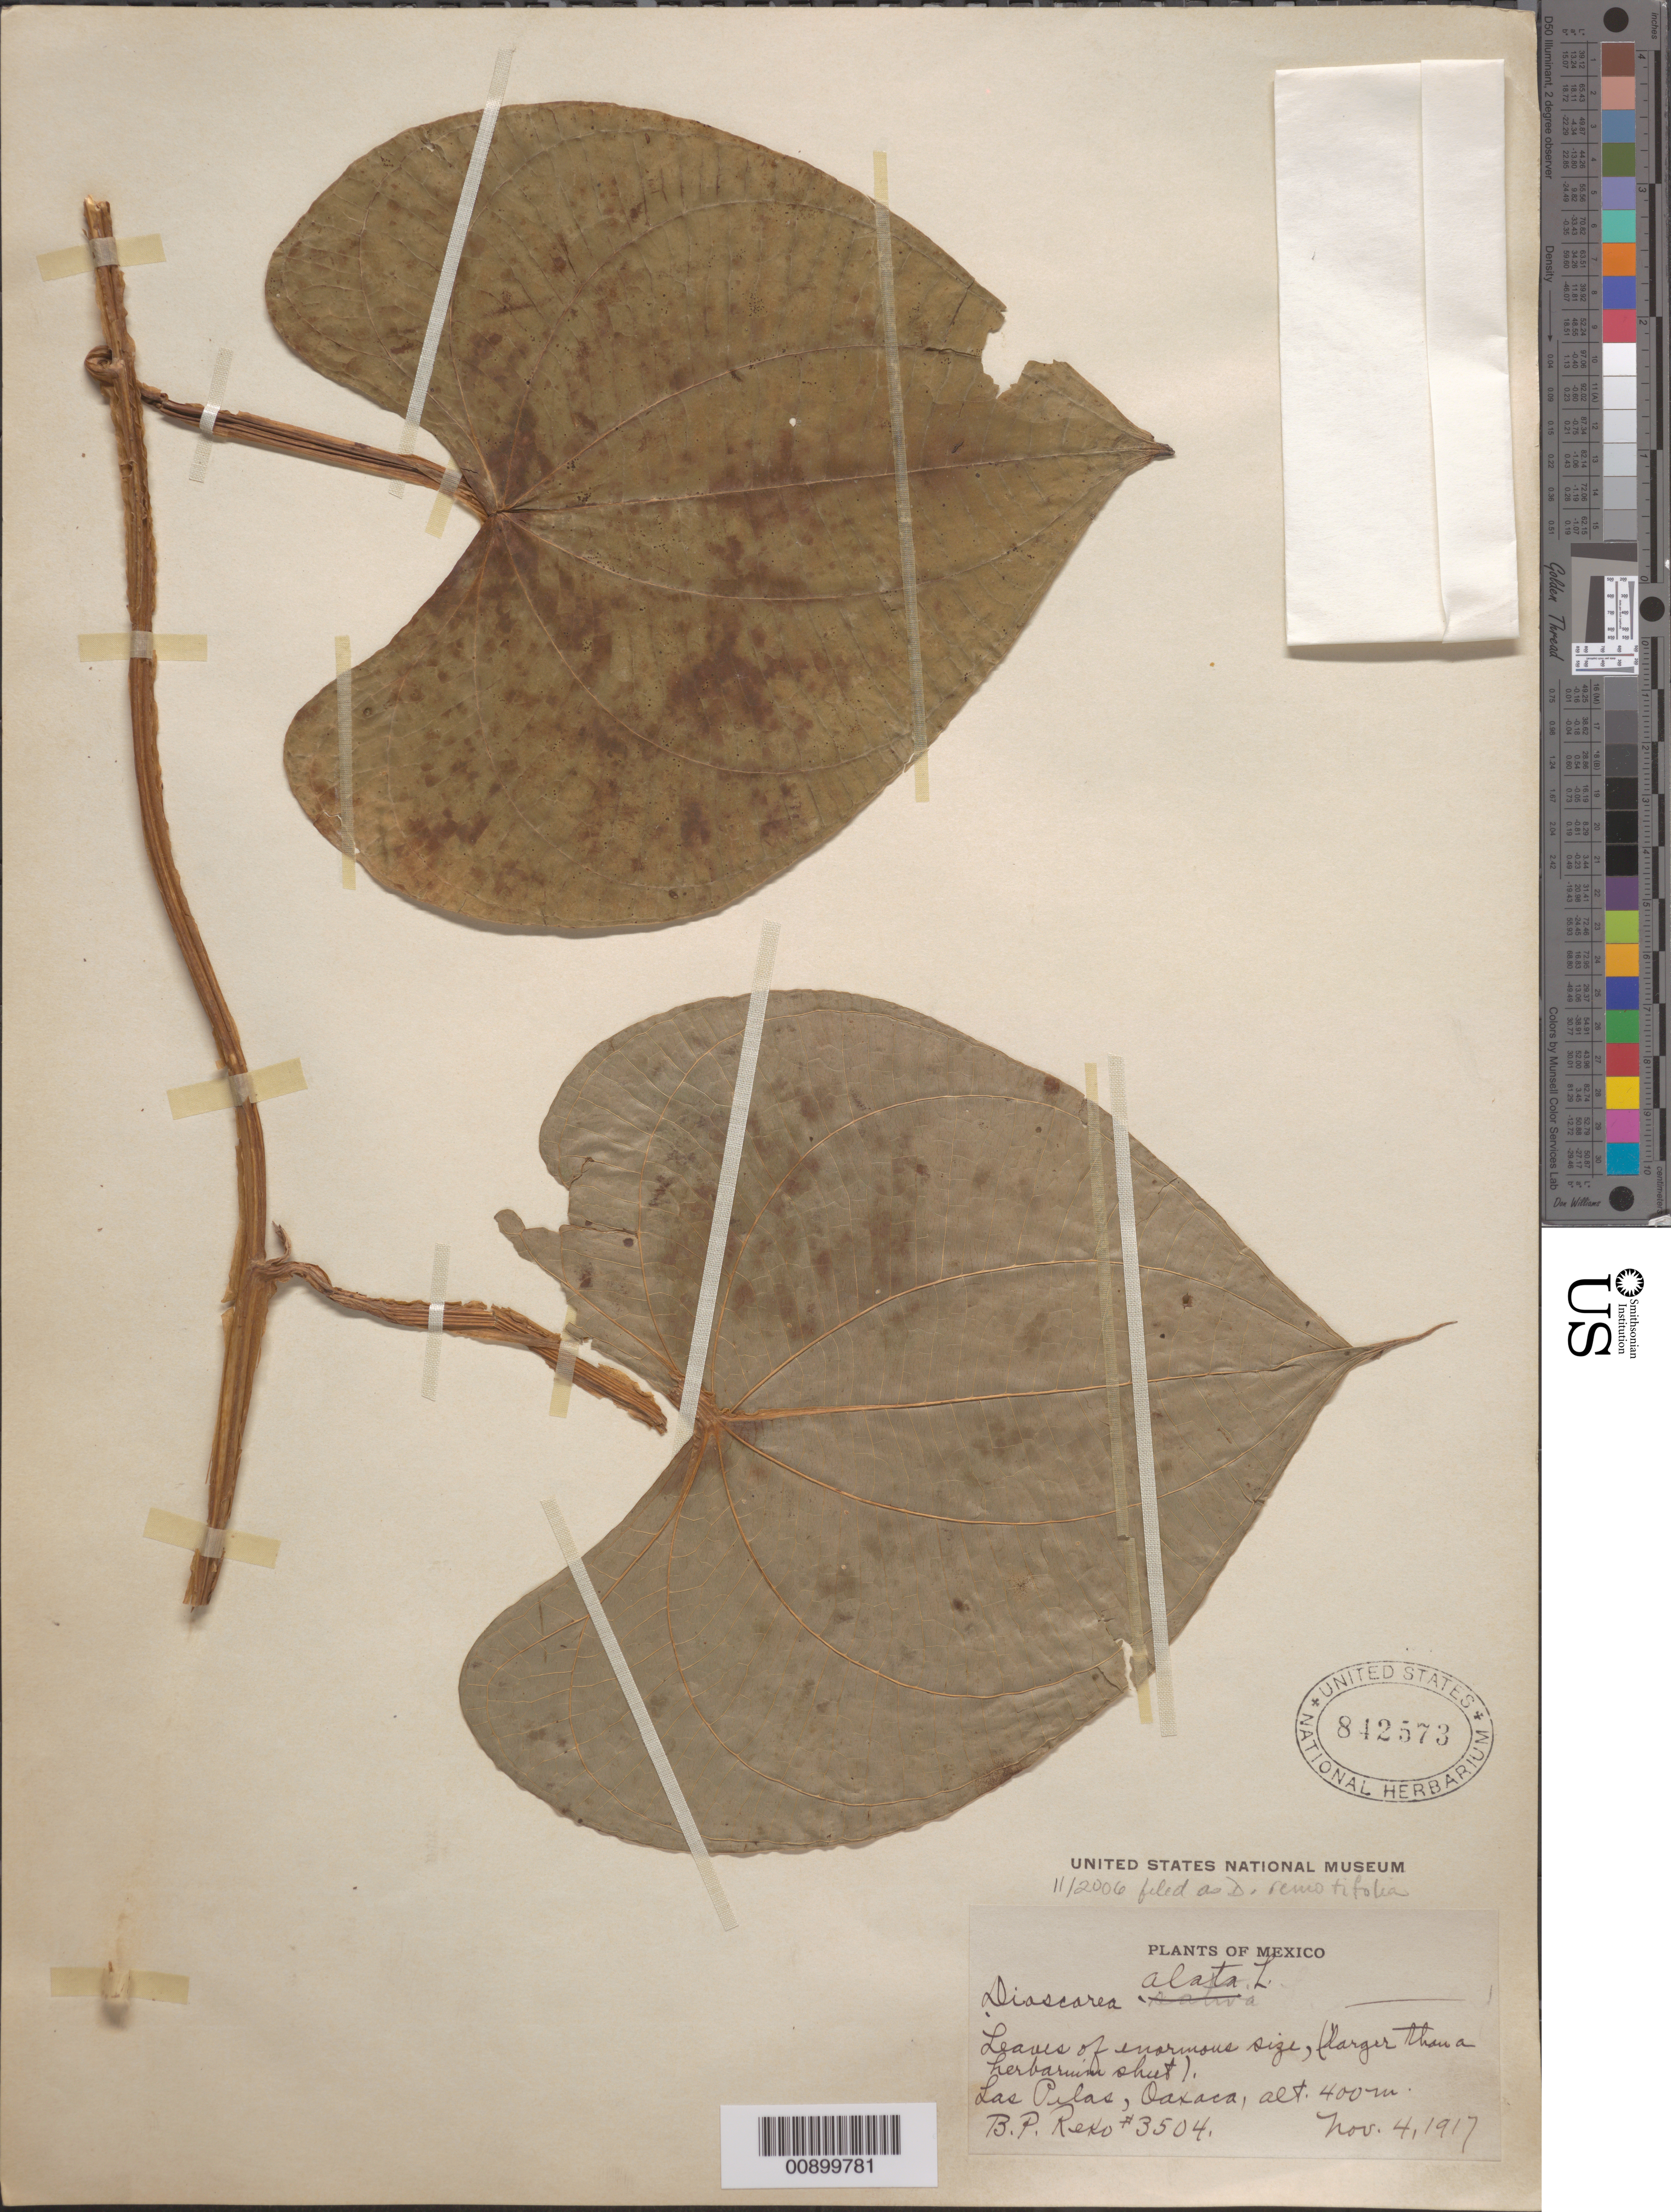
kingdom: Plantae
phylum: Tracheophyta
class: Liliopsida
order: Dioscoreales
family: Dioscoreaceae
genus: Dioscorea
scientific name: Dioscorea remotiflora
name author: Kunth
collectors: B. P. Reko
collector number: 3504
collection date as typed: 04 Nov 1917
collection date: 1917-11-04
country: Mexico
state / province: Oaxaca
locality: Las Pilas, Oaxaca.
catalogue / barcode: US 842573